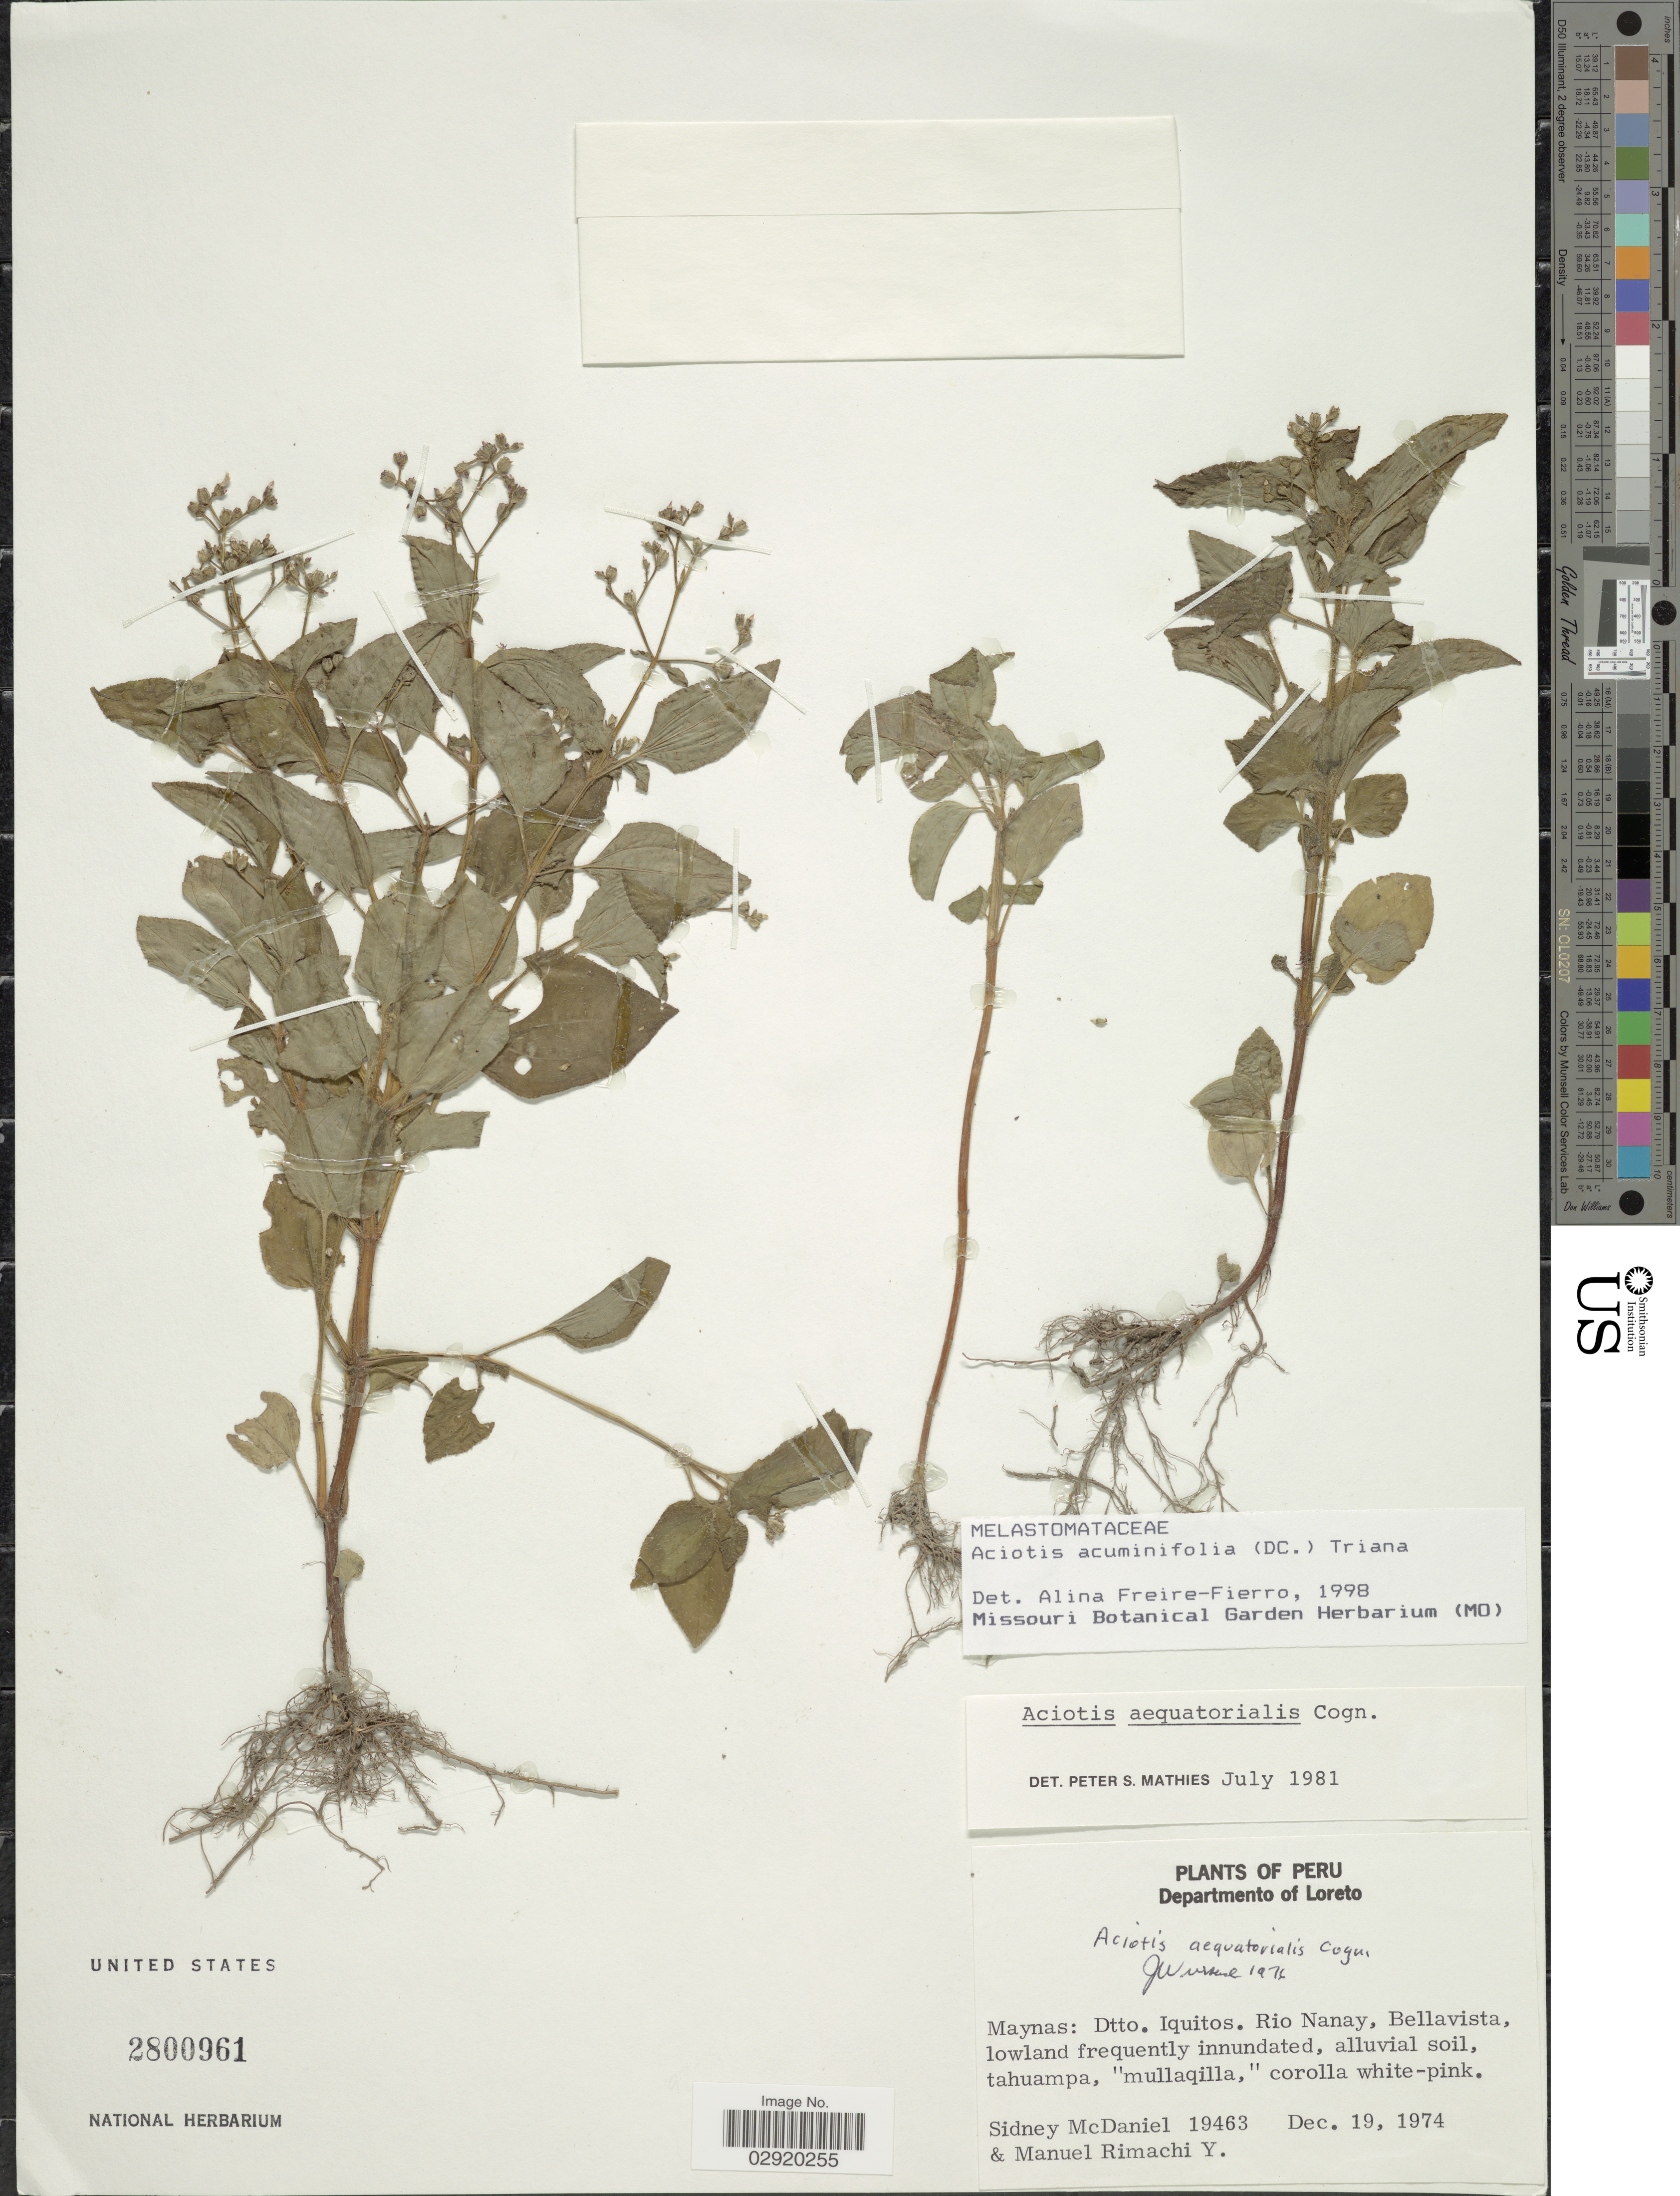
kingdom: Plantae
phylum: Tracheophyta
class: Magnoliopsida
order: Myrtales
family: Melastomataceae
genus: Aciotis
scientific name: Aciotis acuminifolia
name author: (Mart. ex DC.) Triana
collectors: S. McDaniel & M. Rimachi Y.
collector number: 19463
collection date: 1974-11-19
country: Peru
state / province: Loreto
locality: Departamento of Loreto. Maynas: Dtto. Iquitos. Rio Nanay, Bellavista.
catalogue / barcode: US 2800961